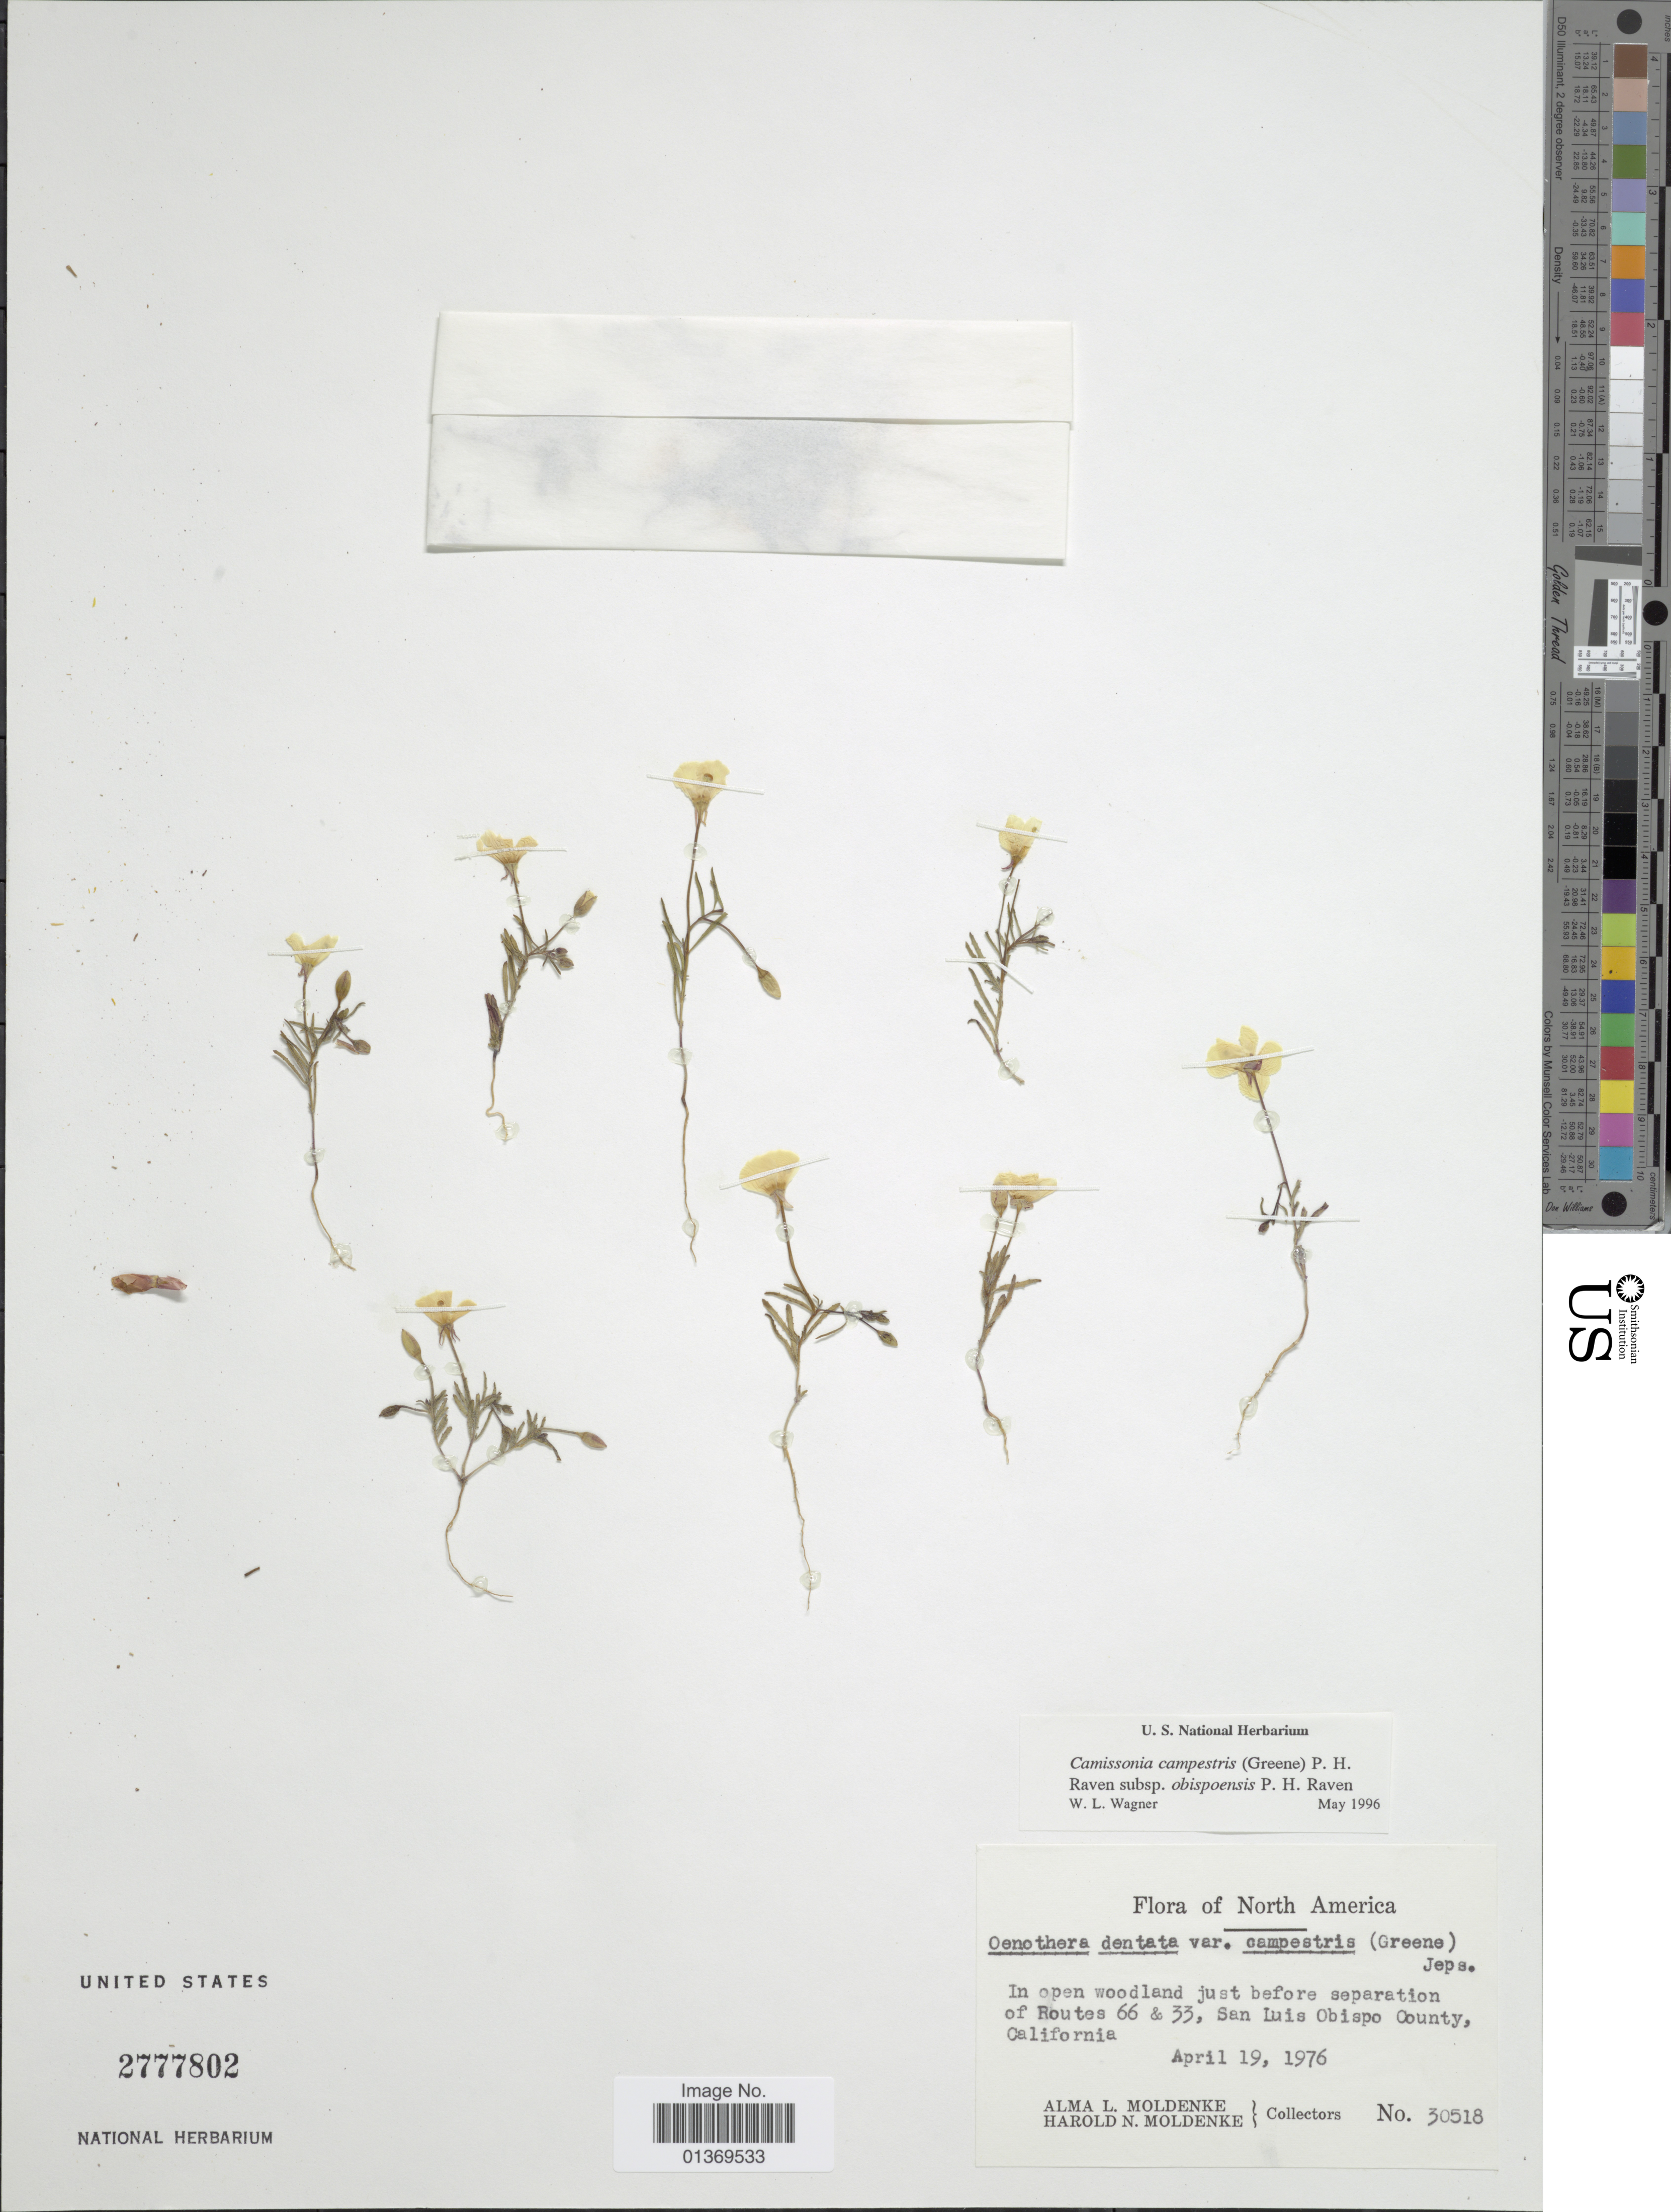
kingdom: Plantae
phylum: Tracheophyta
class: Magnoliopsida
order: Myrtales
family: Onagraceae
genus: Camissonia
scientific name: Camissonia campestris subsp. campestris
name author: (Greene) P.H. Raven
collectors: A. L. Moldenke & H. N. Moldenke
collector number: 30518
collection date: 1976-04-19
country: United States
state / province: California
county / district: San Luis Obispo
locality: In open woodland just before separation of Routes 66 & 33, San Luis Obispo County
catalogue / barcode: US 2777802